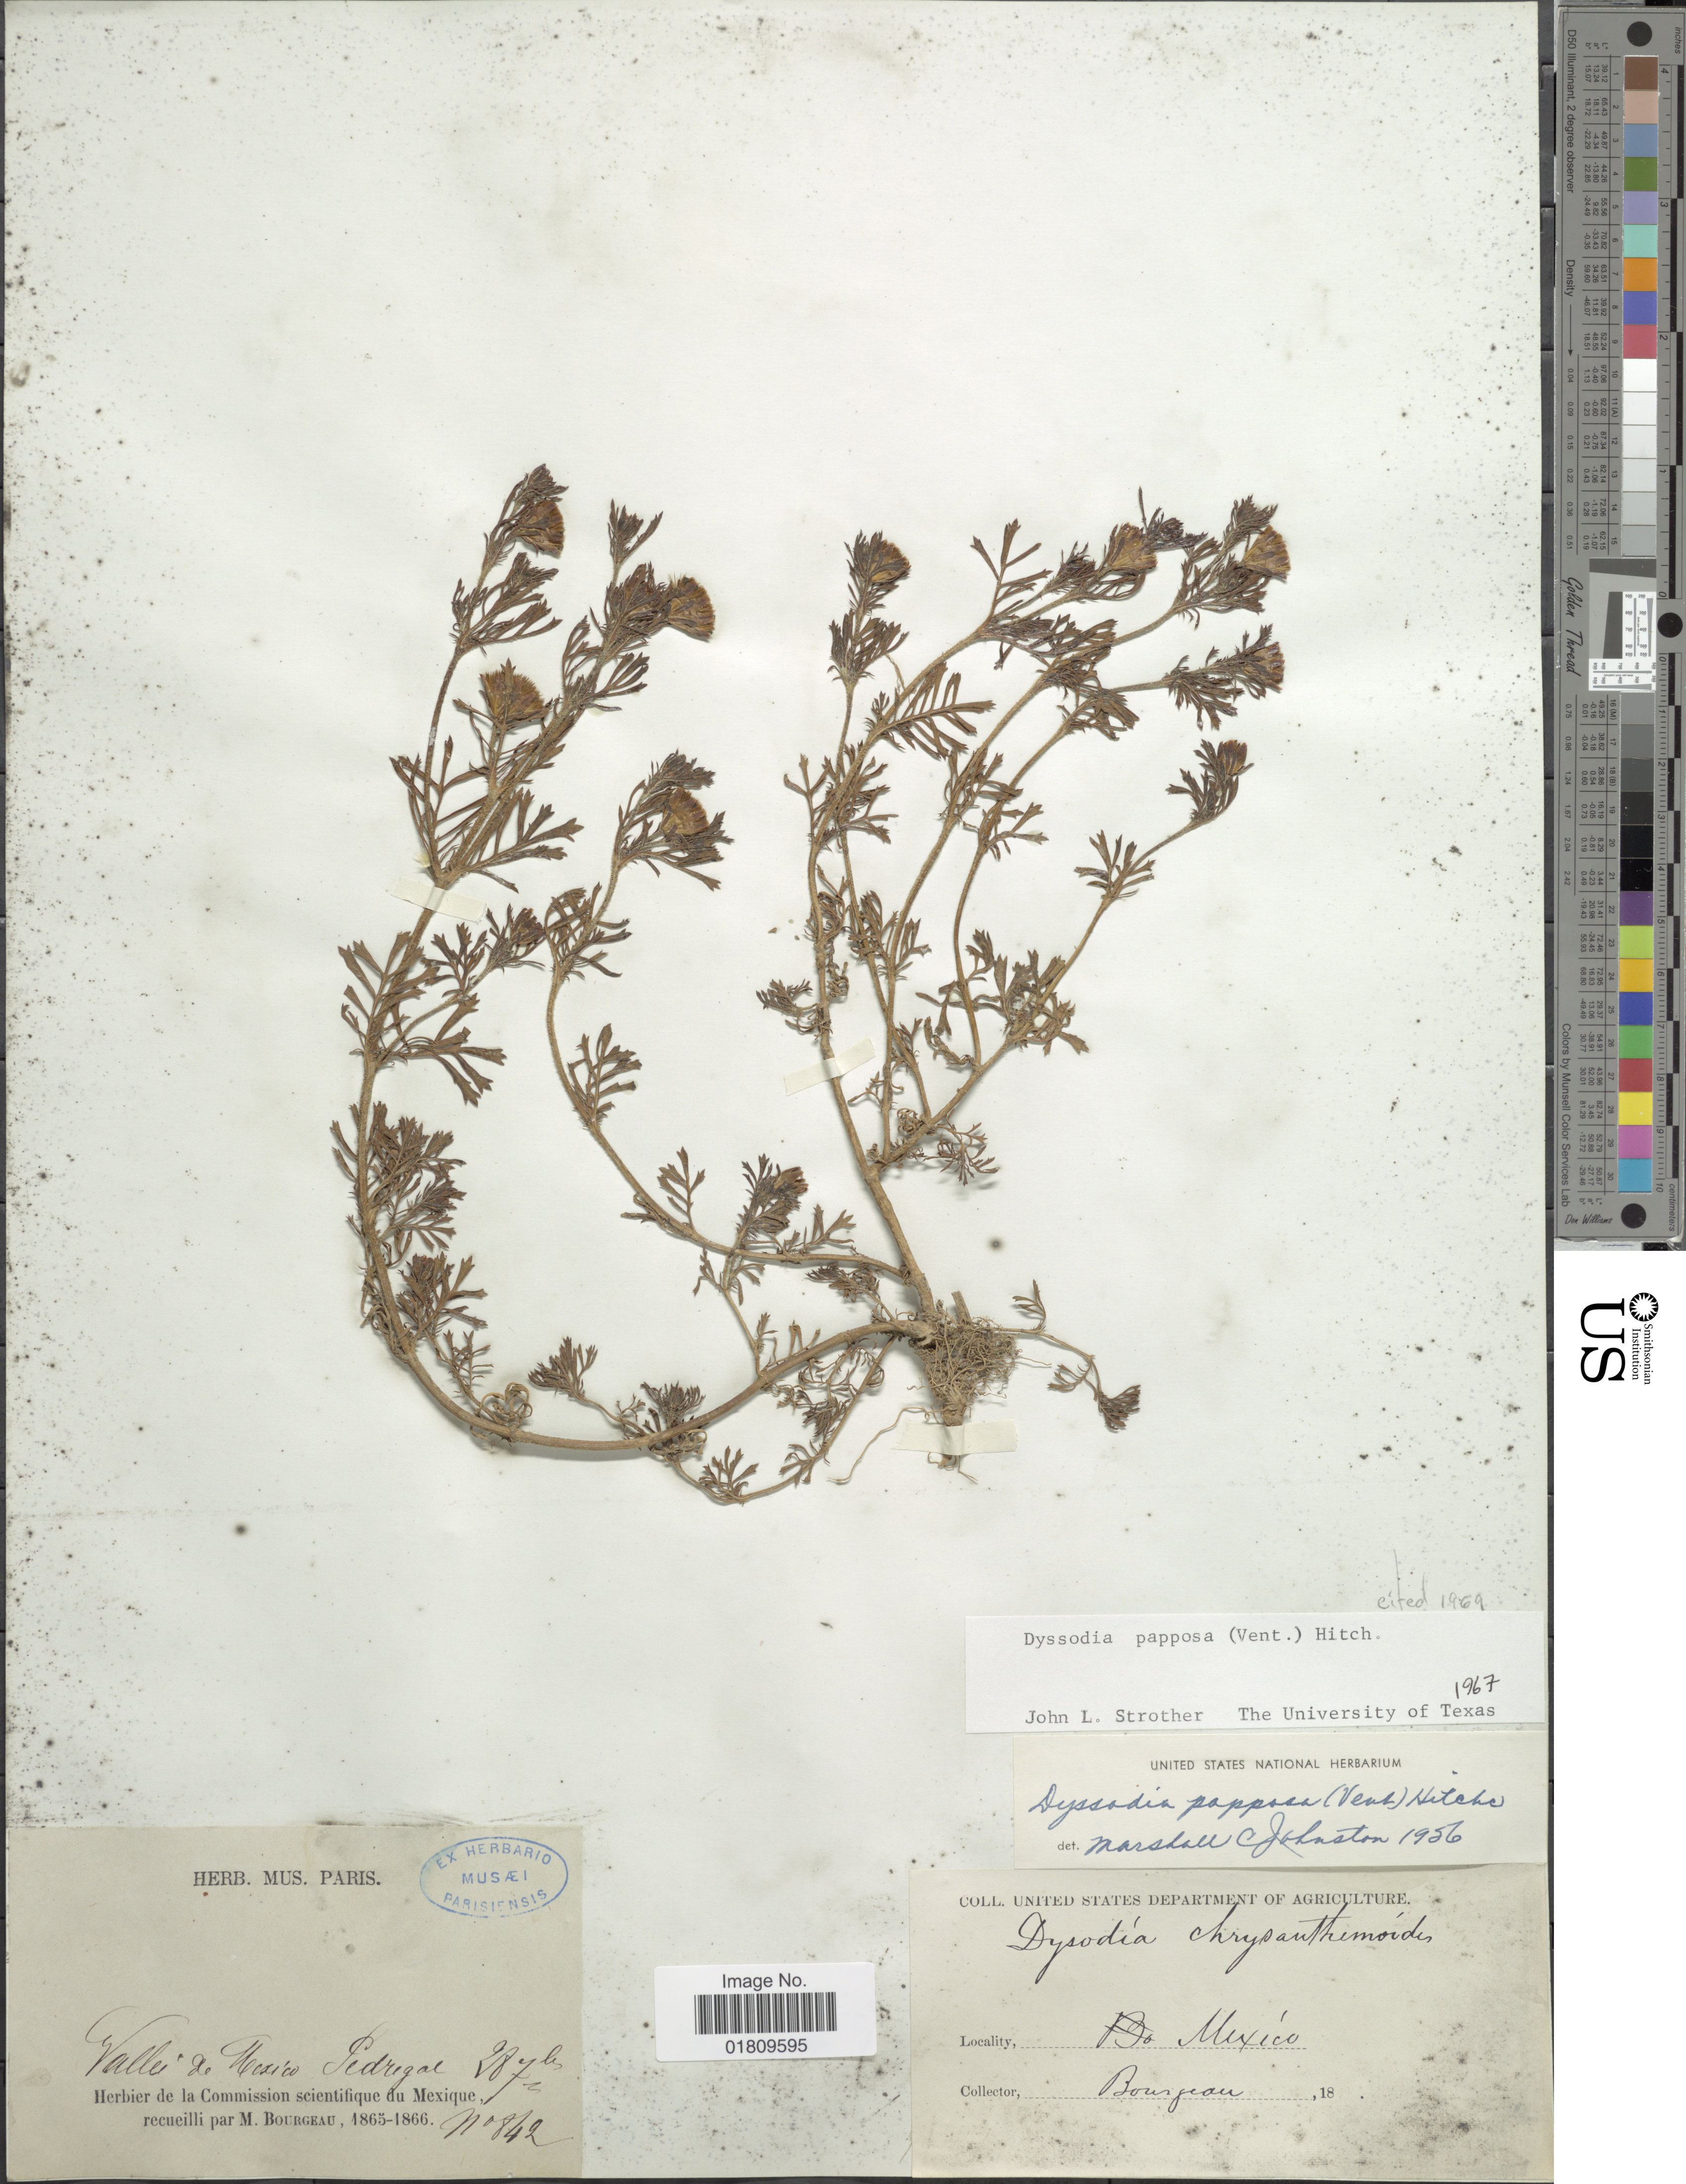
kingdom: Plantae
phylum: Tracheophyta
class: Magnoliopsida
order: Asterales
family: Asteraceae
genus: Dyssodia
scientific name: Dyssodia papposa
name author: (Vent.) Hitchc.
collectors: M. Bourgeau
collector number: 842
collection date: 1865-09-28/1866-09-28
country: Mexico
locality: Vallé de Mexico Pedregal